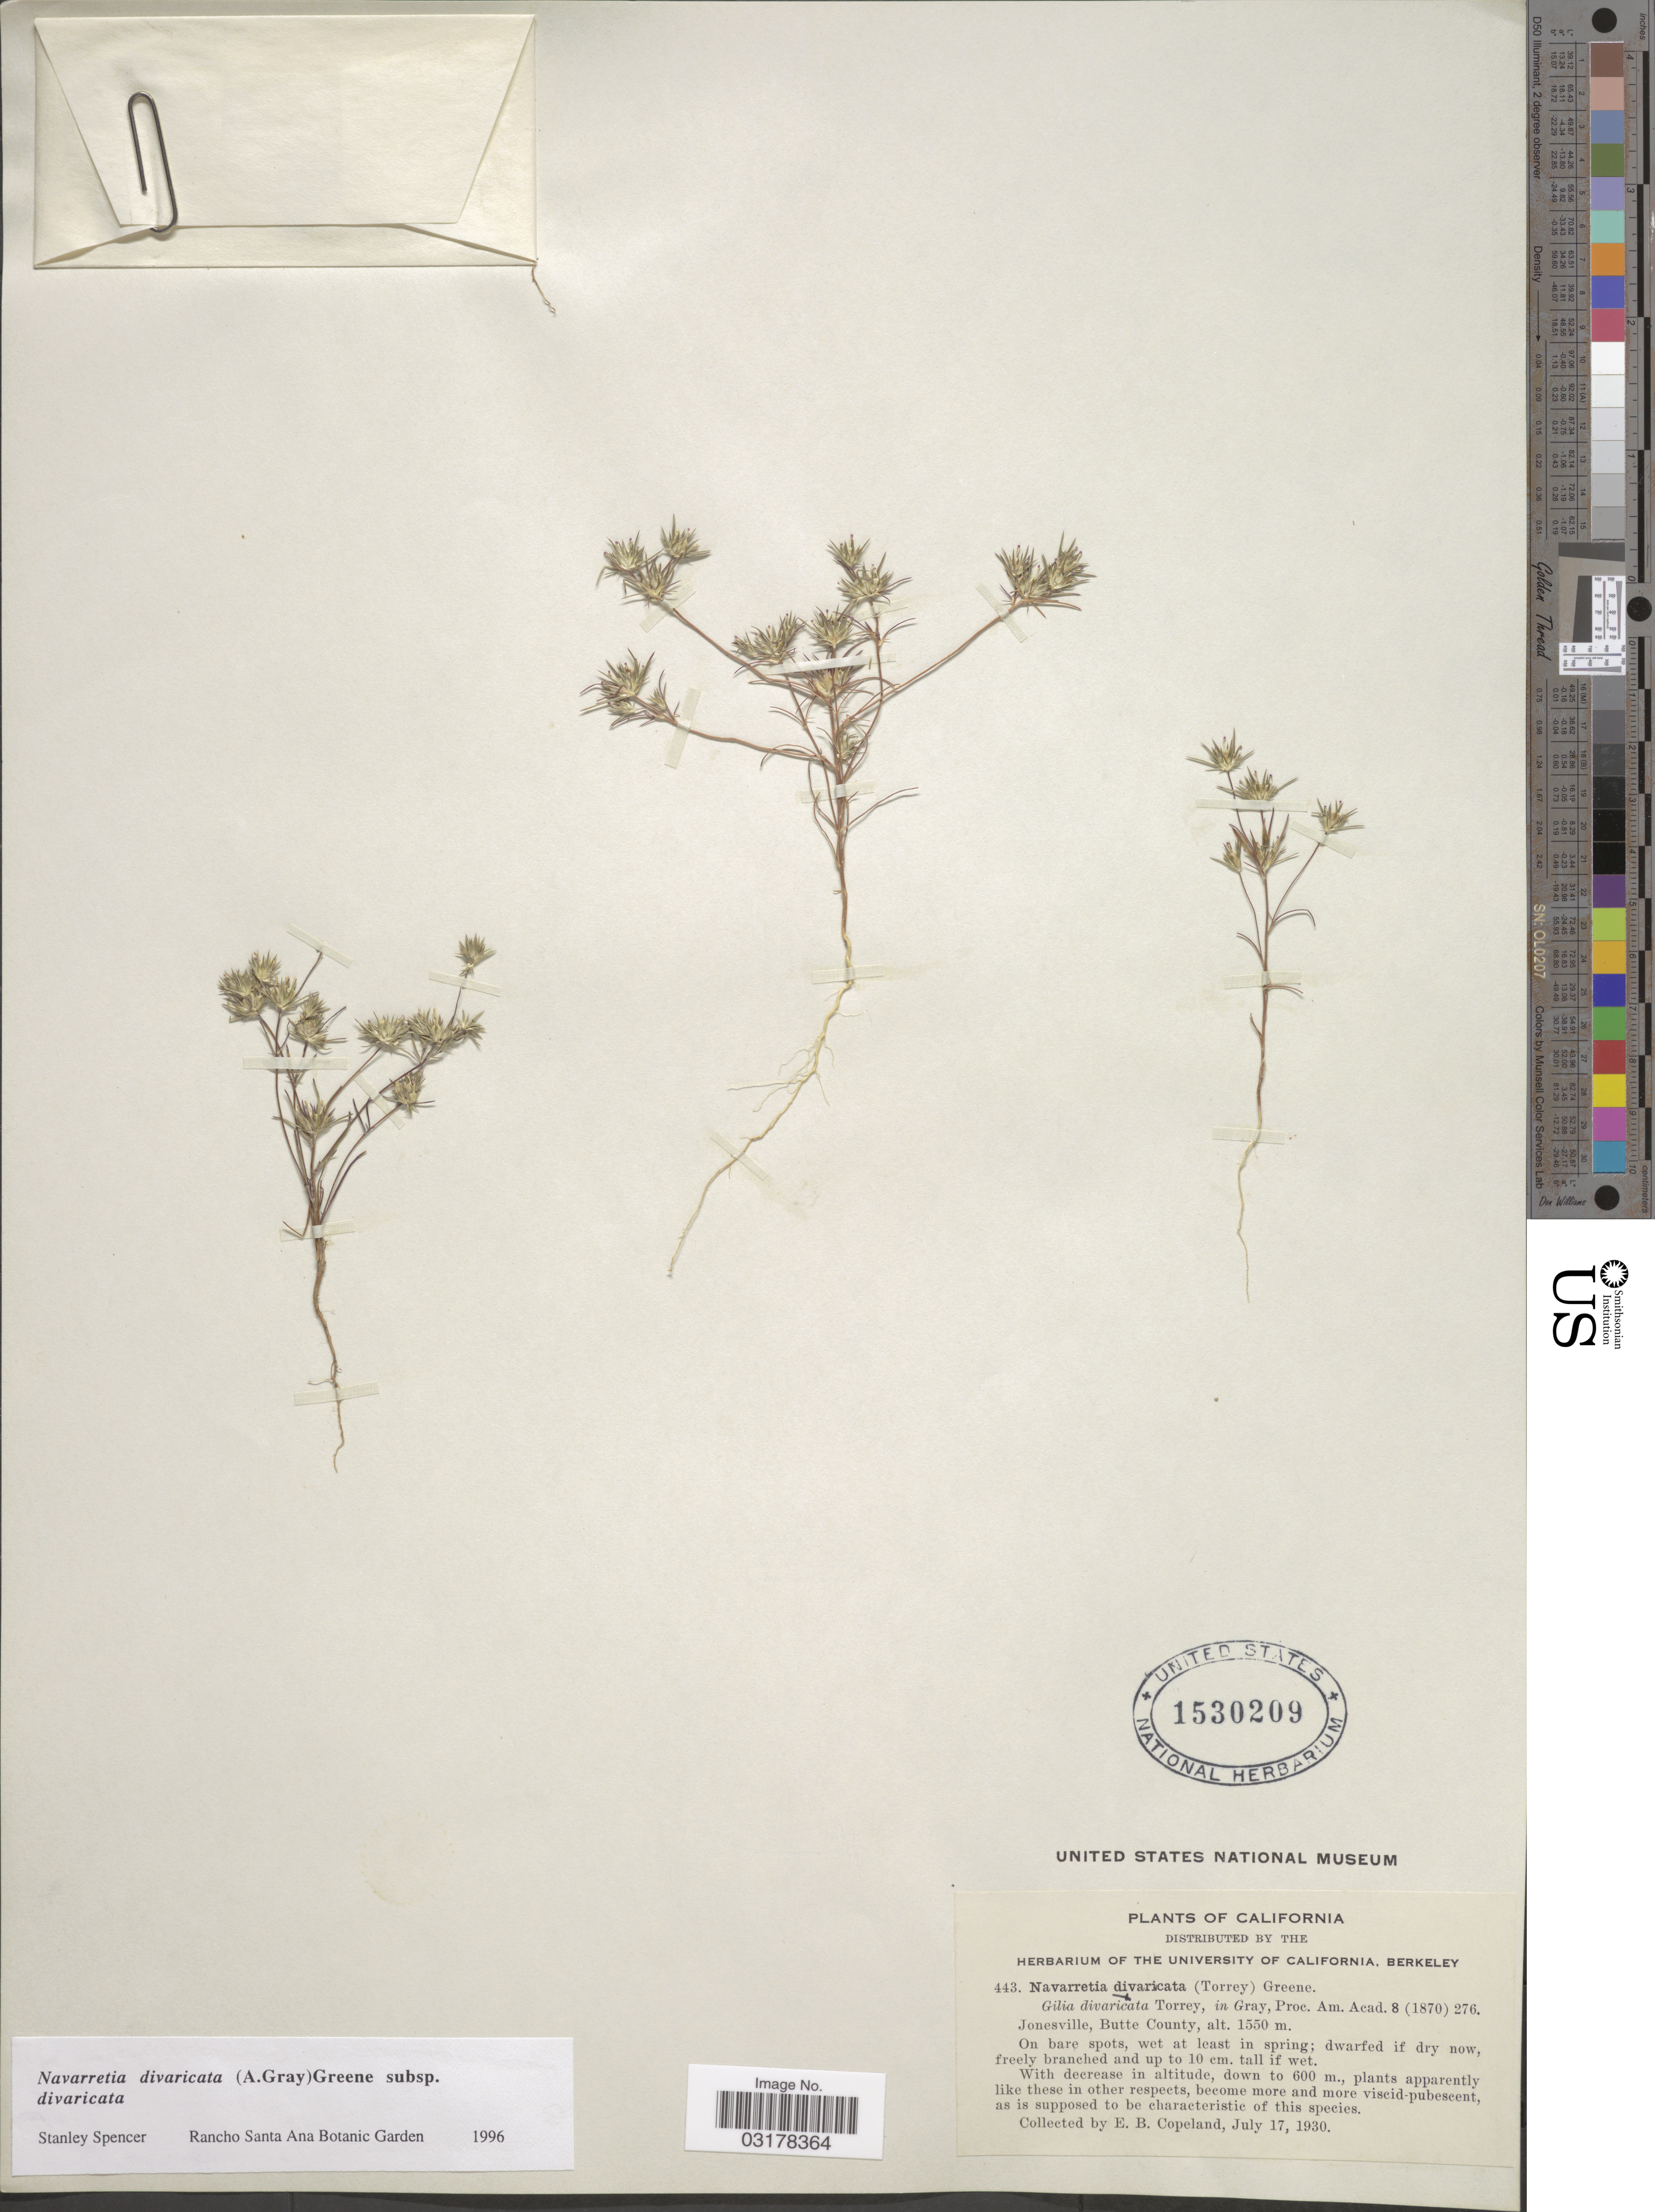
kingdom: Plantae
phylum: Tracheophyta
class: Magnoliopsida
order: Ericales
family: Polemoniaceae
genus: Navarretia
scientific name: Navarretia divaricata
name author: S.W. Greene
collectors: E. B. Copeland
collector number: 443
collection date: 1930-07-17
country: United States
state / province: California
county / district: Butte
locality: Jonesville, Butte County.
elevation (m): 1550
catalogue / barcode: US 1530209